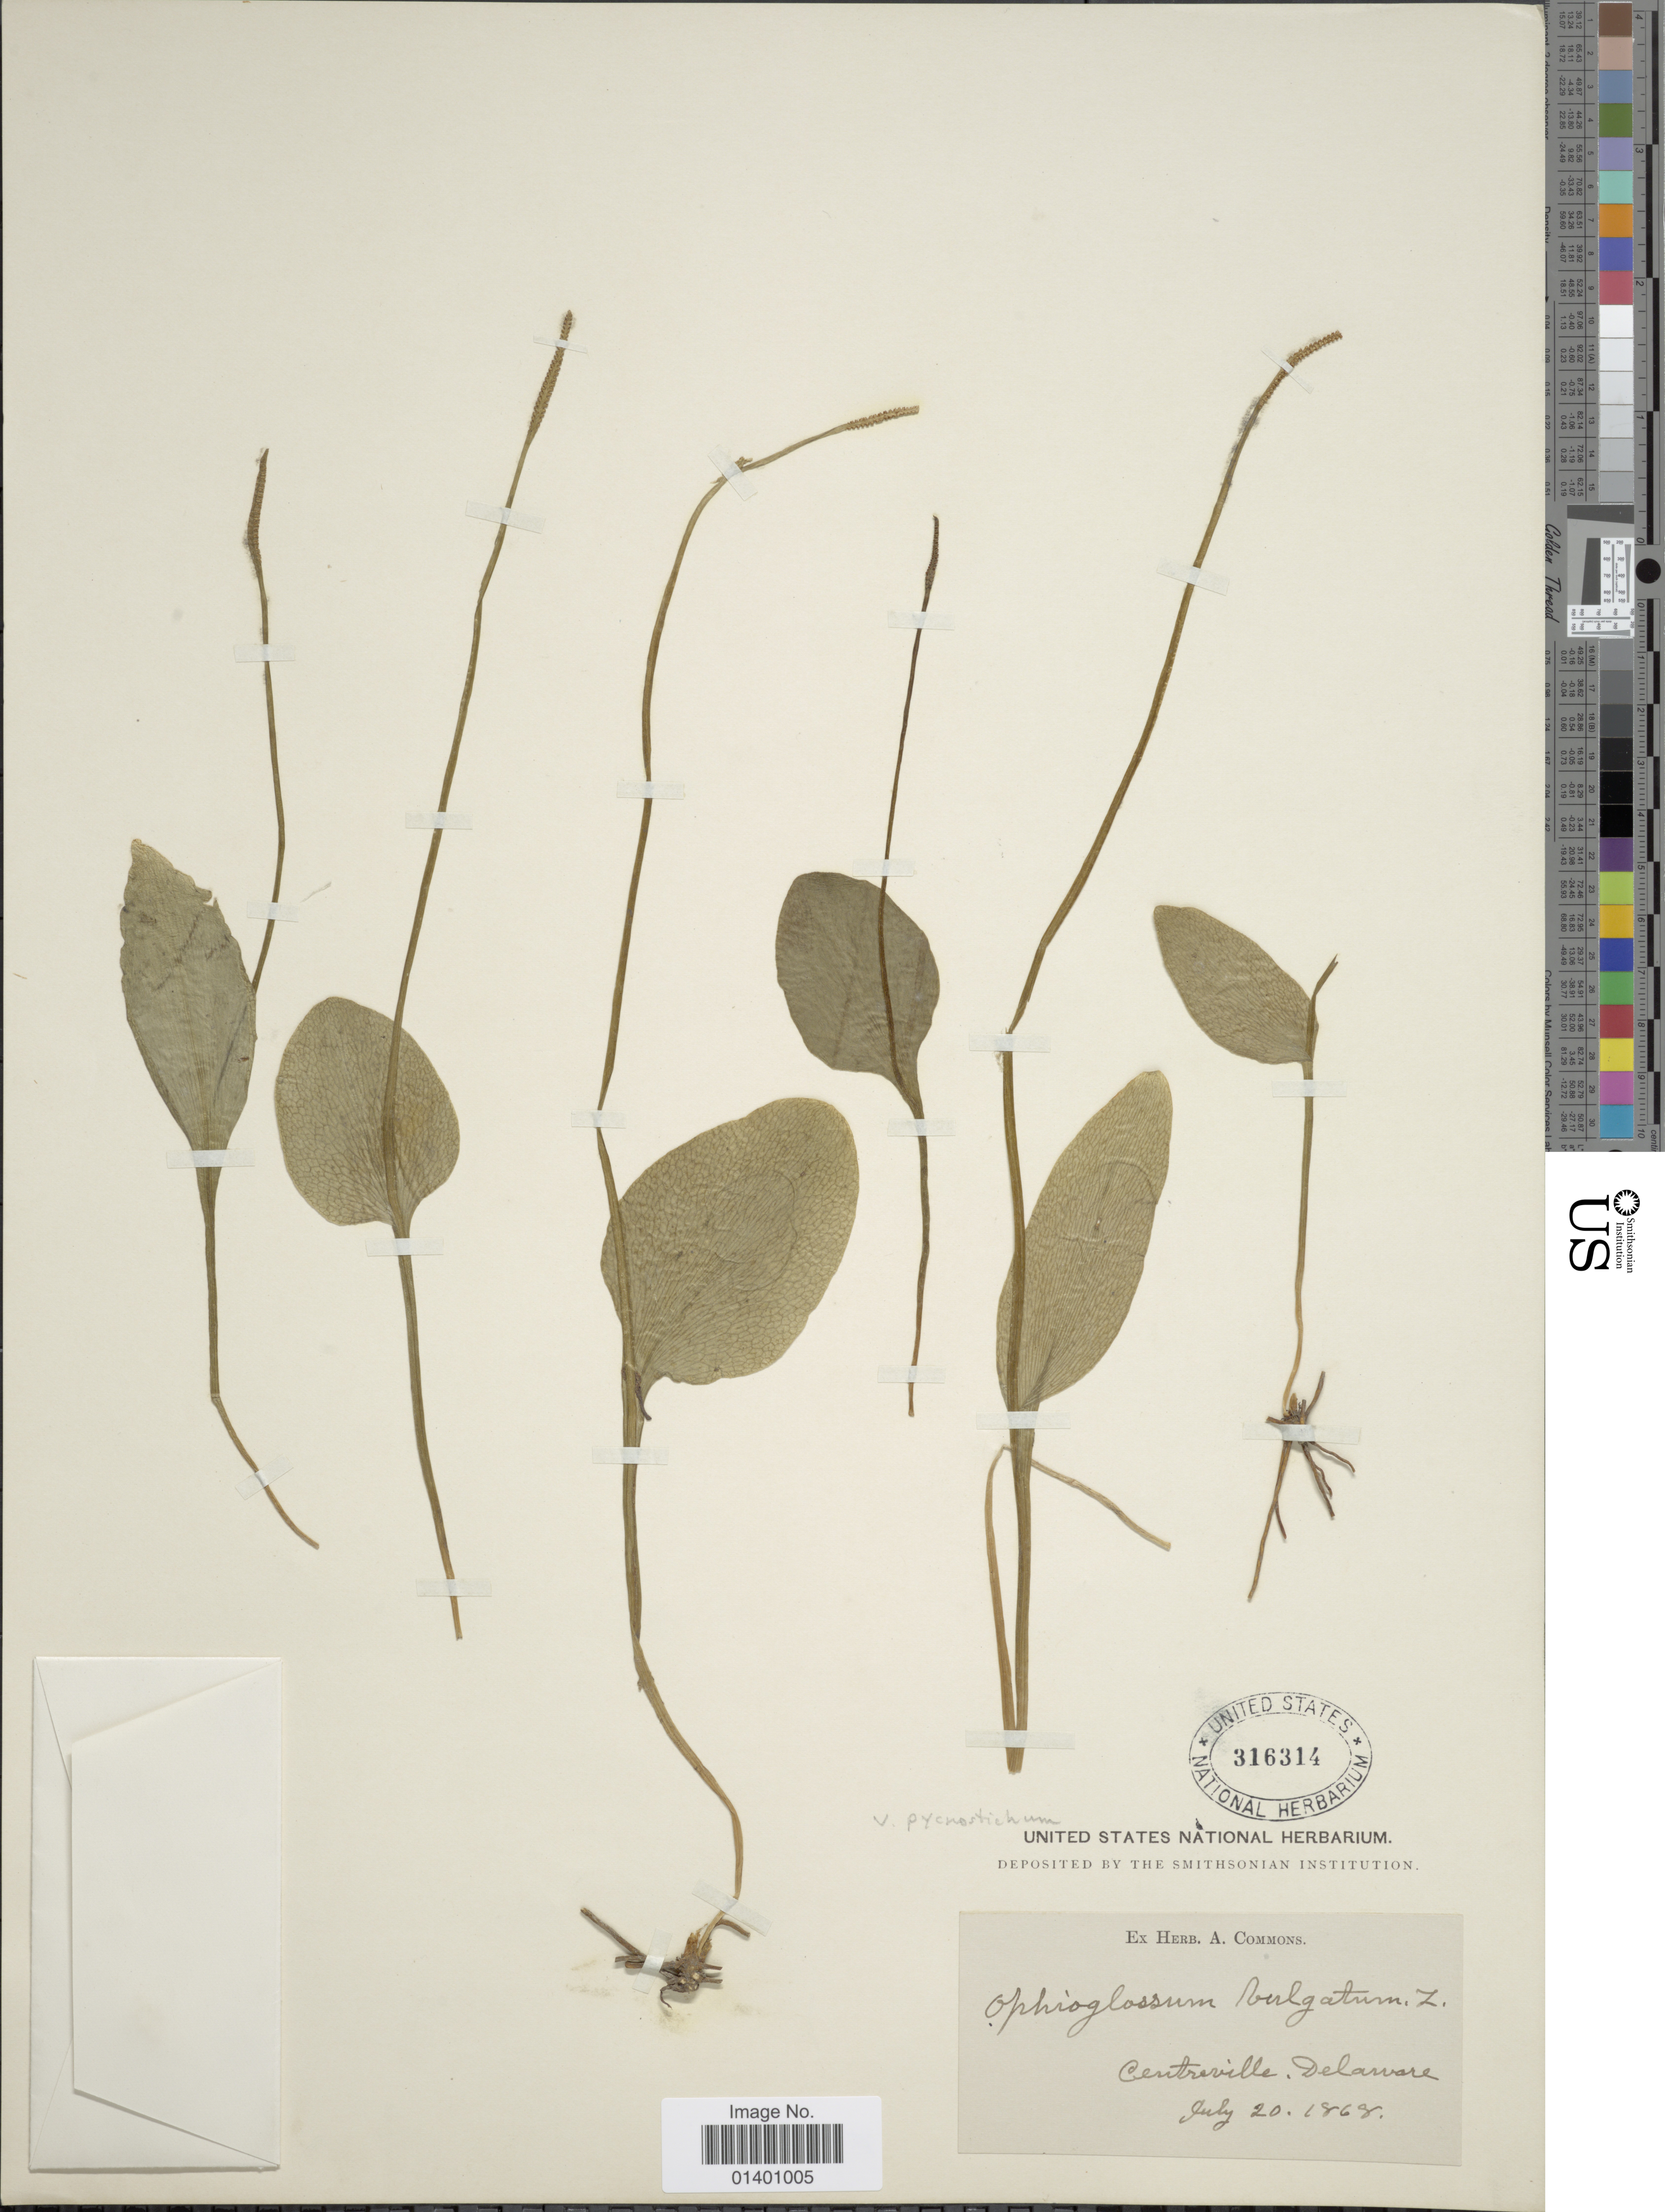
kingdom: Plantae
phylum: Tracheophyta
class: Polypodiopsida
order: Ophioglossales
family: Ophioglossaceae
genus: Ophioglossum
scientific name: Ophioglossum vulgatum var. pycnostichum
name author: Fernald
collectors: ex herb. A. Commons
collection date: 1868-07-20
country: United States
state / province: Delaware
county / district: New Castle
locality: Centreville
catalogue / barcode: US 316314